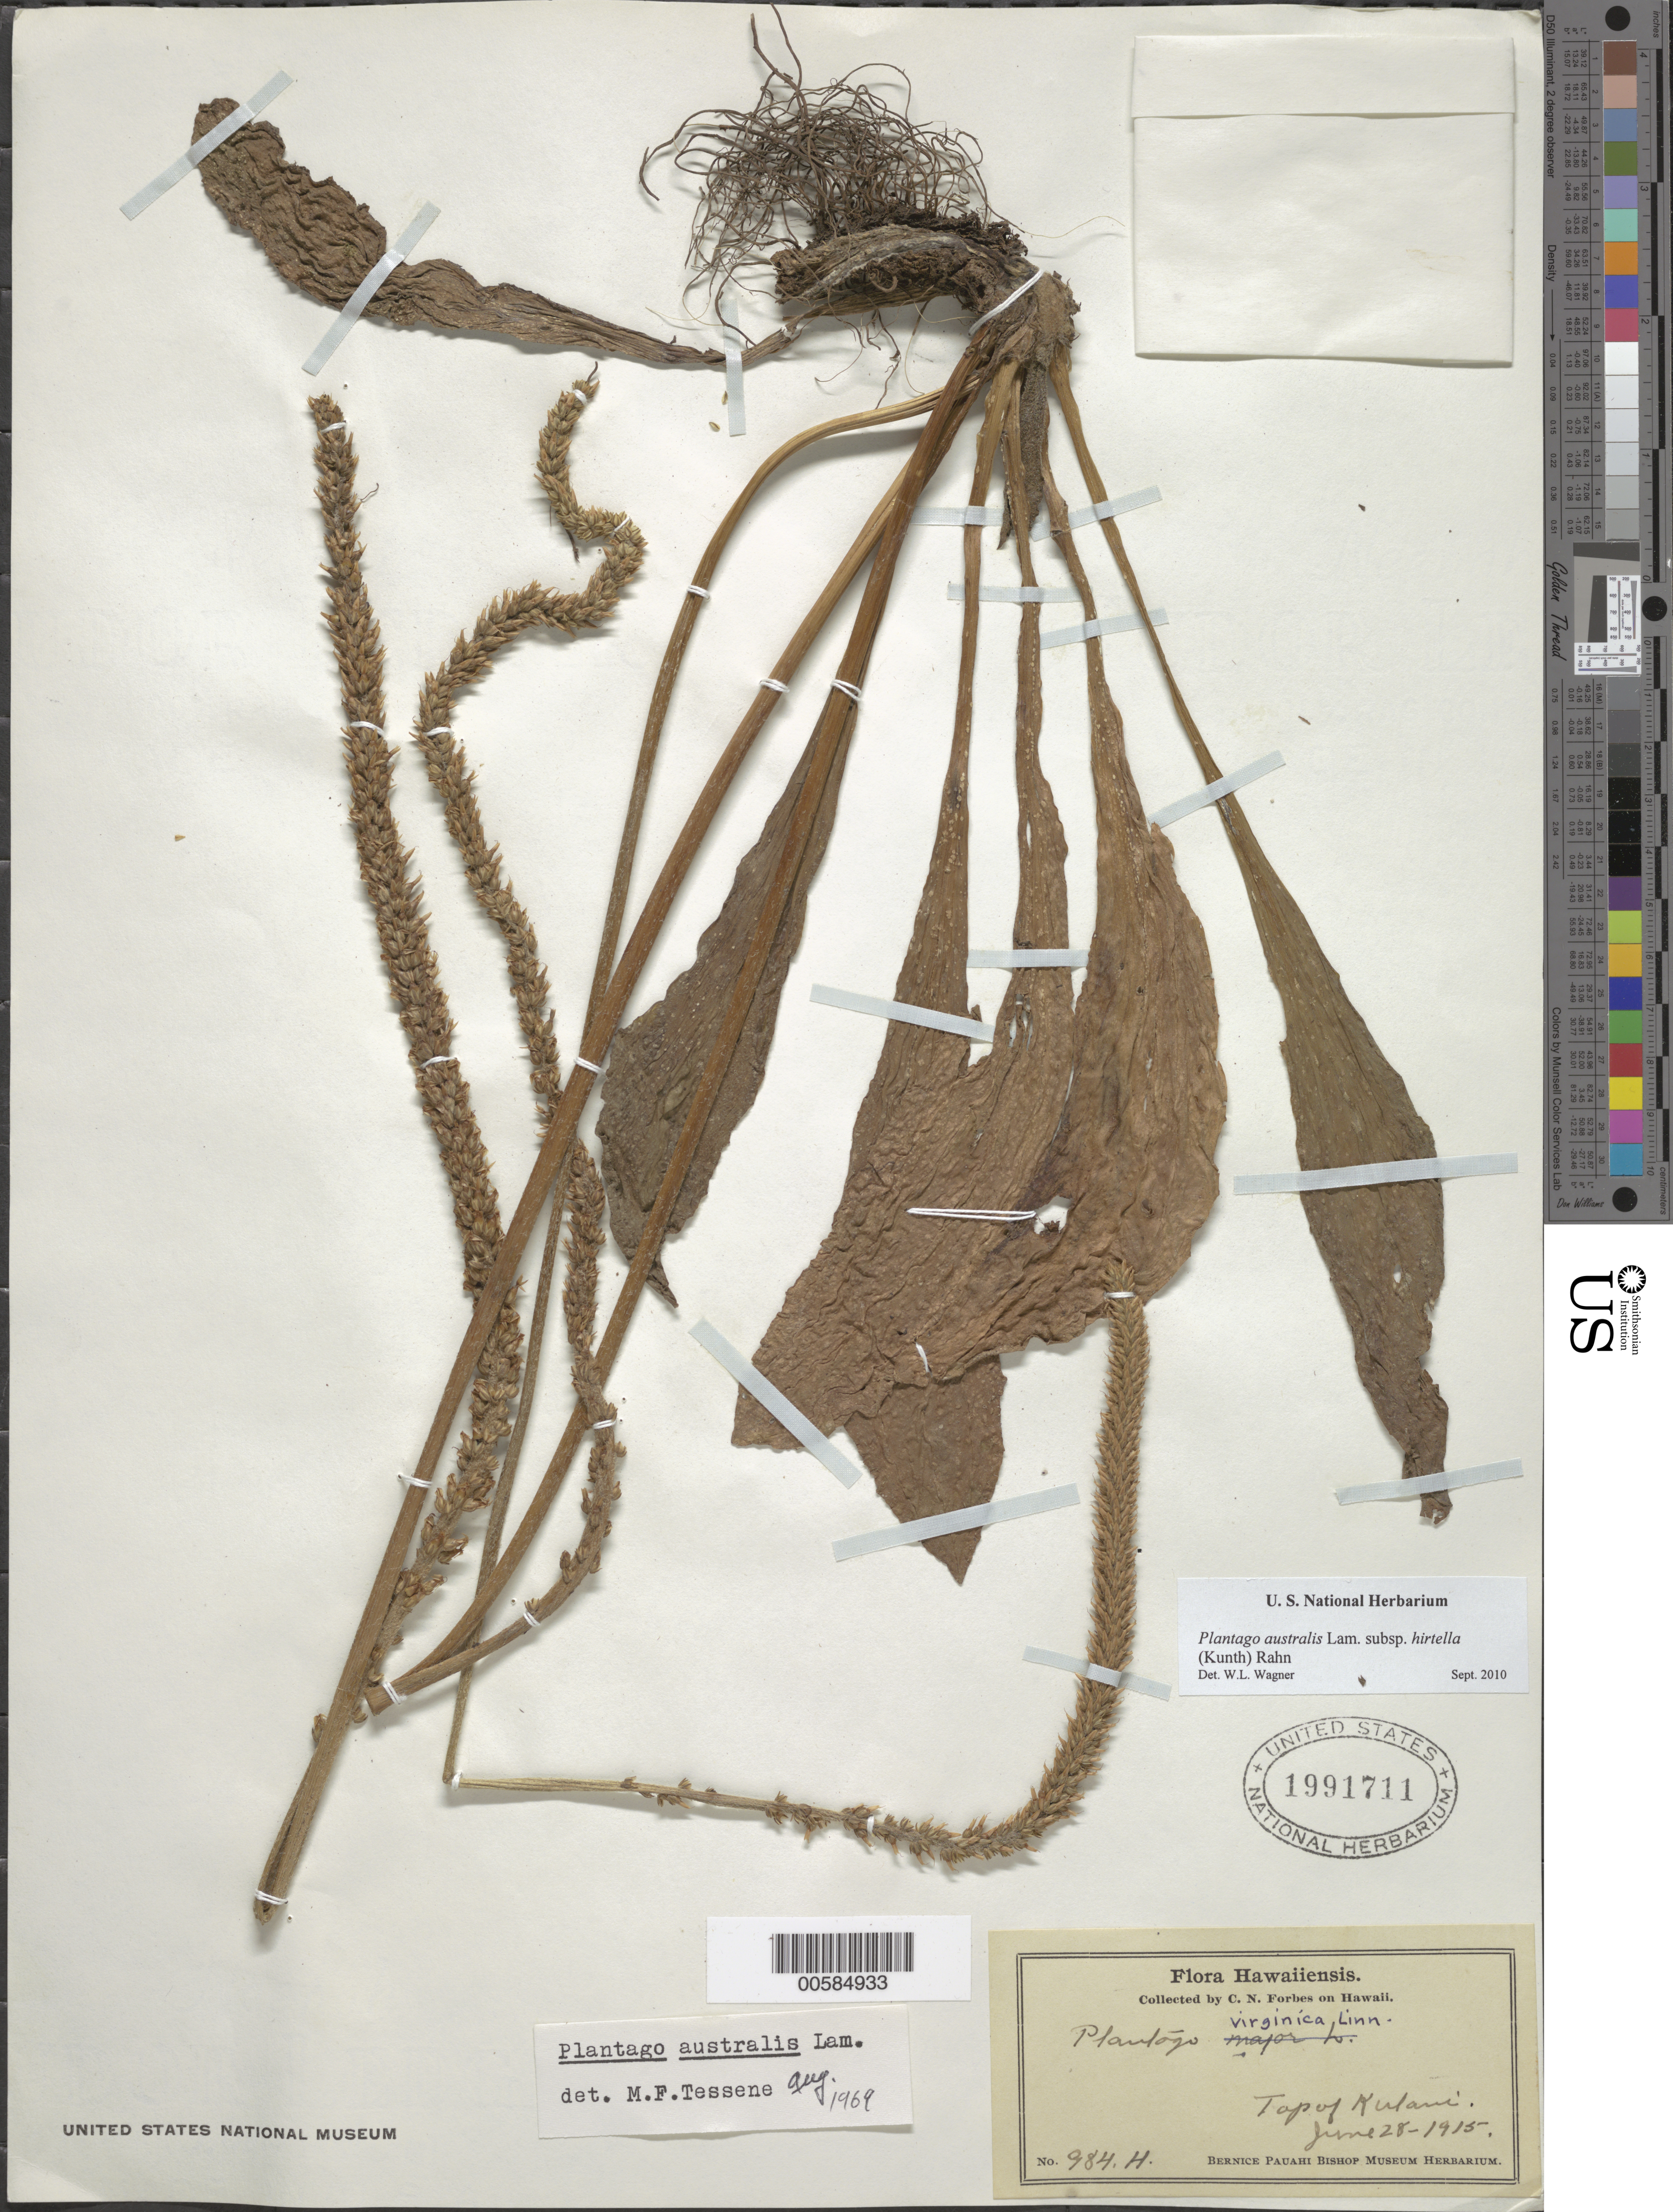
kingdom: Plantae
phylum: Tracheophyta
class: Magnoliopsida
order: Lamiales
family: Plantaginaceae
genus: Plantago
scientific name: Plantago australis subsp. hirtella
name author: (Kunth) Rahn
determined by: Wagner, W. L., (BOT), Smithsonian Institution - National Museum of Natural History (UNITED STATES)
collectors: C. N. Forbes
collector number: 984.H.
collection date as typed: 28 Jun 1915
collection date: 1915-06-28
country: United States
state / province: Hawaii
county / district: Hawaii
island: Hawaii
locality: Top of Kulani.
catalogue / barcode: US 1991711